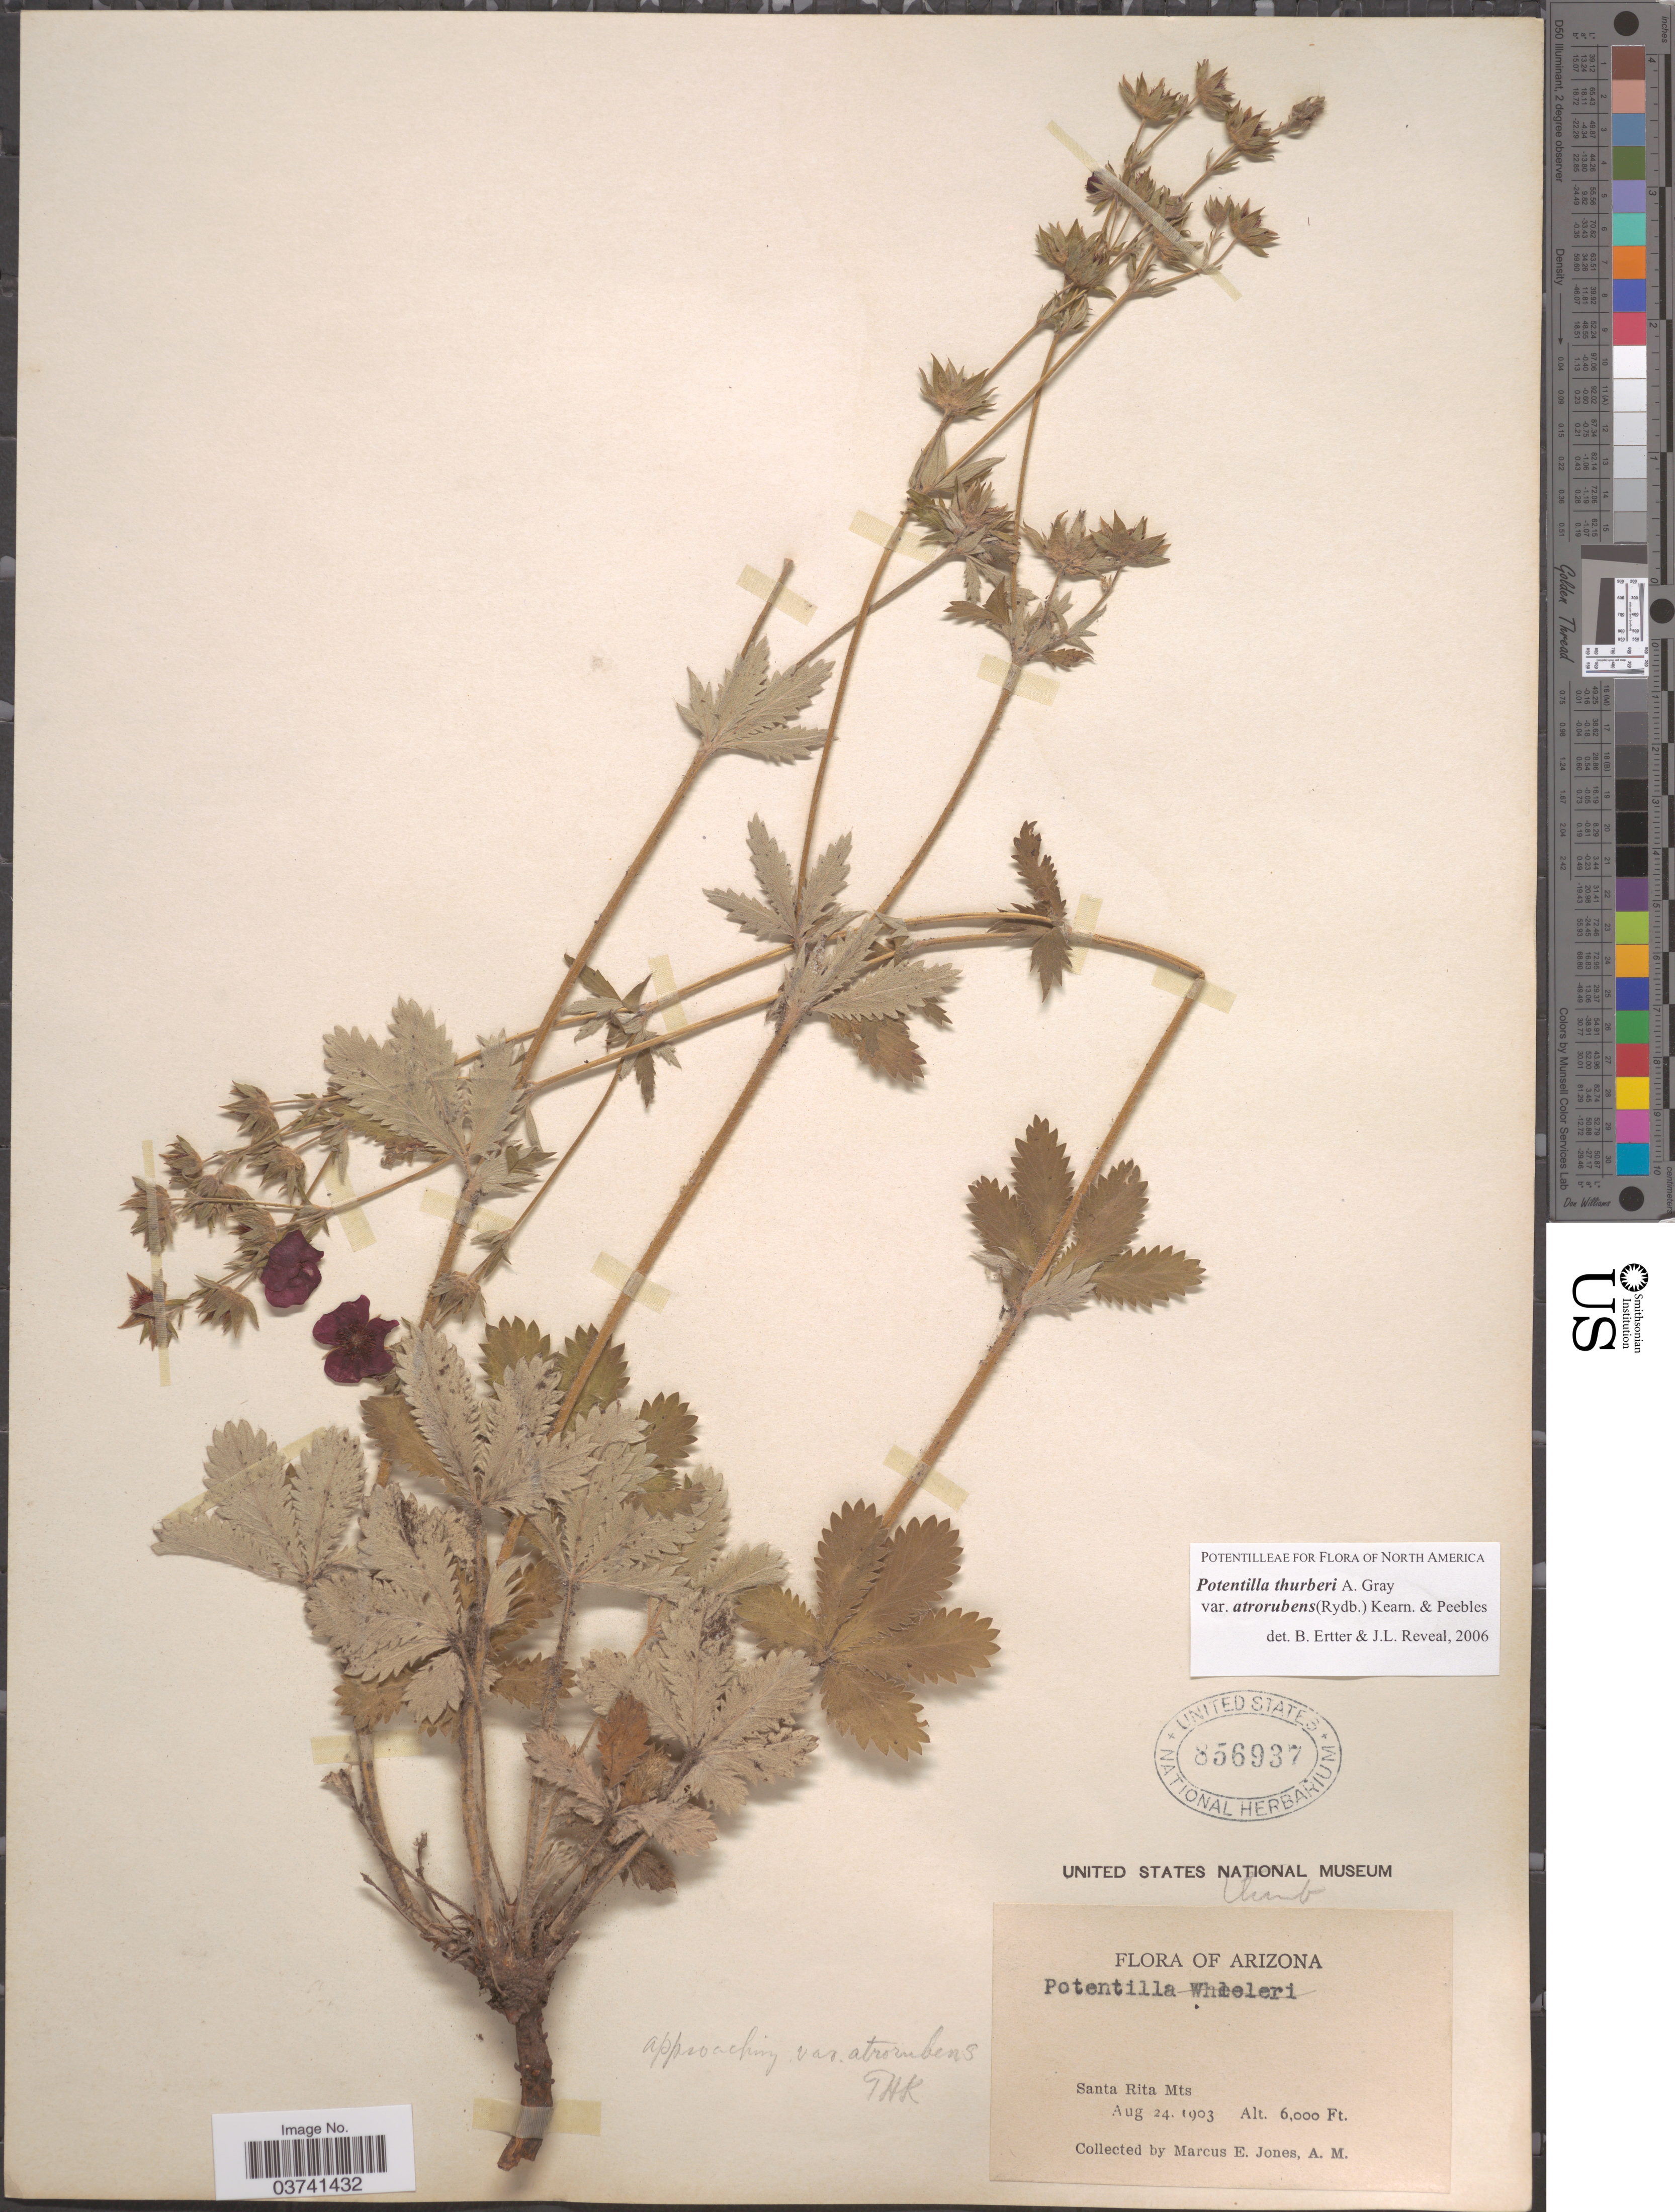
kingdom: Plantae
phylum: Tracheophyta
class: Magnoliopsida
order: Rosales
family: Rosaceae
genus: Potentilla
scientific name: Potentilla thurberi var. atrorubens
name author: A. Gray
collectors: M. E. Jones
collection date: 1903-08-24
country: United States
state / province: Arizona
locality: Santa Rita Mts.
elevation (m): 1829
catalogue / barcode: US 856937